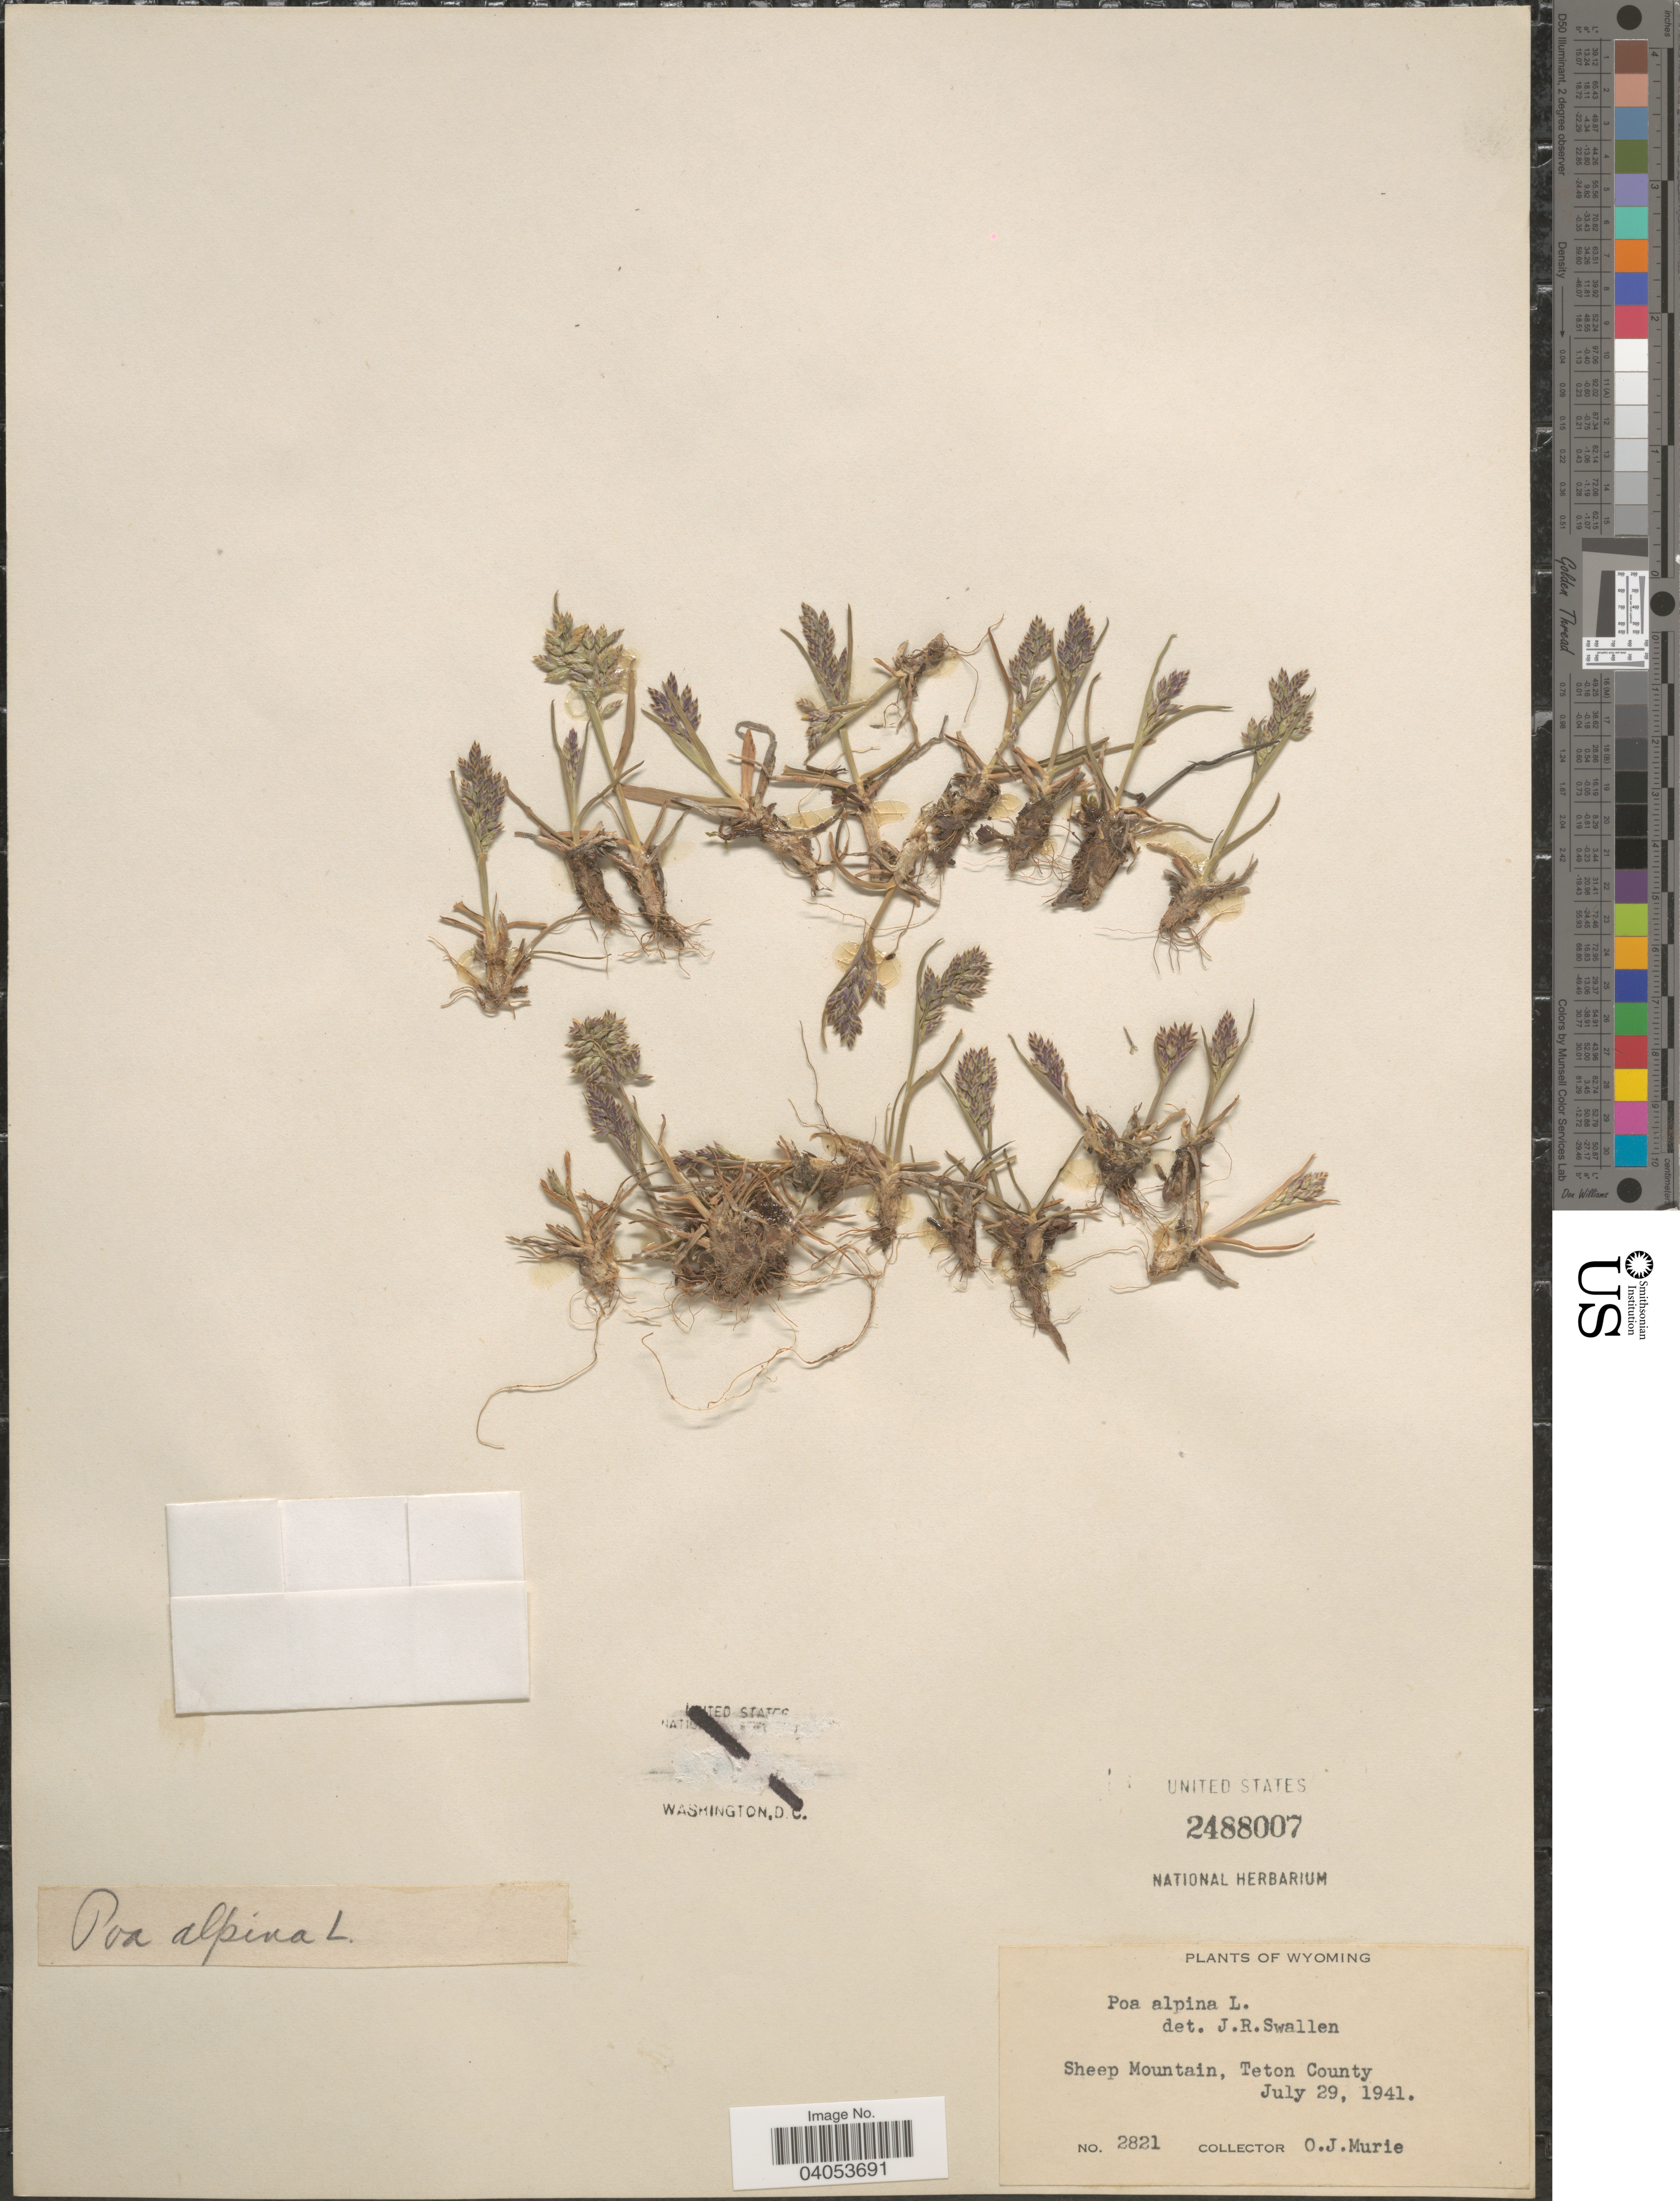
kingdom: Plantae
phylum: Tracheophyta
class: Liliopsida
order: Poales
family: Poaceae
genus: Poa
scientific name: Poa alpina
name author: L.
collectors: O. Murie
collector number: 2821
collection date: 1941-07-29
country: United States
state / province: Wyoming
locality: Sheep Mountain, Teton County.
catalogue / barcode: US 2488007